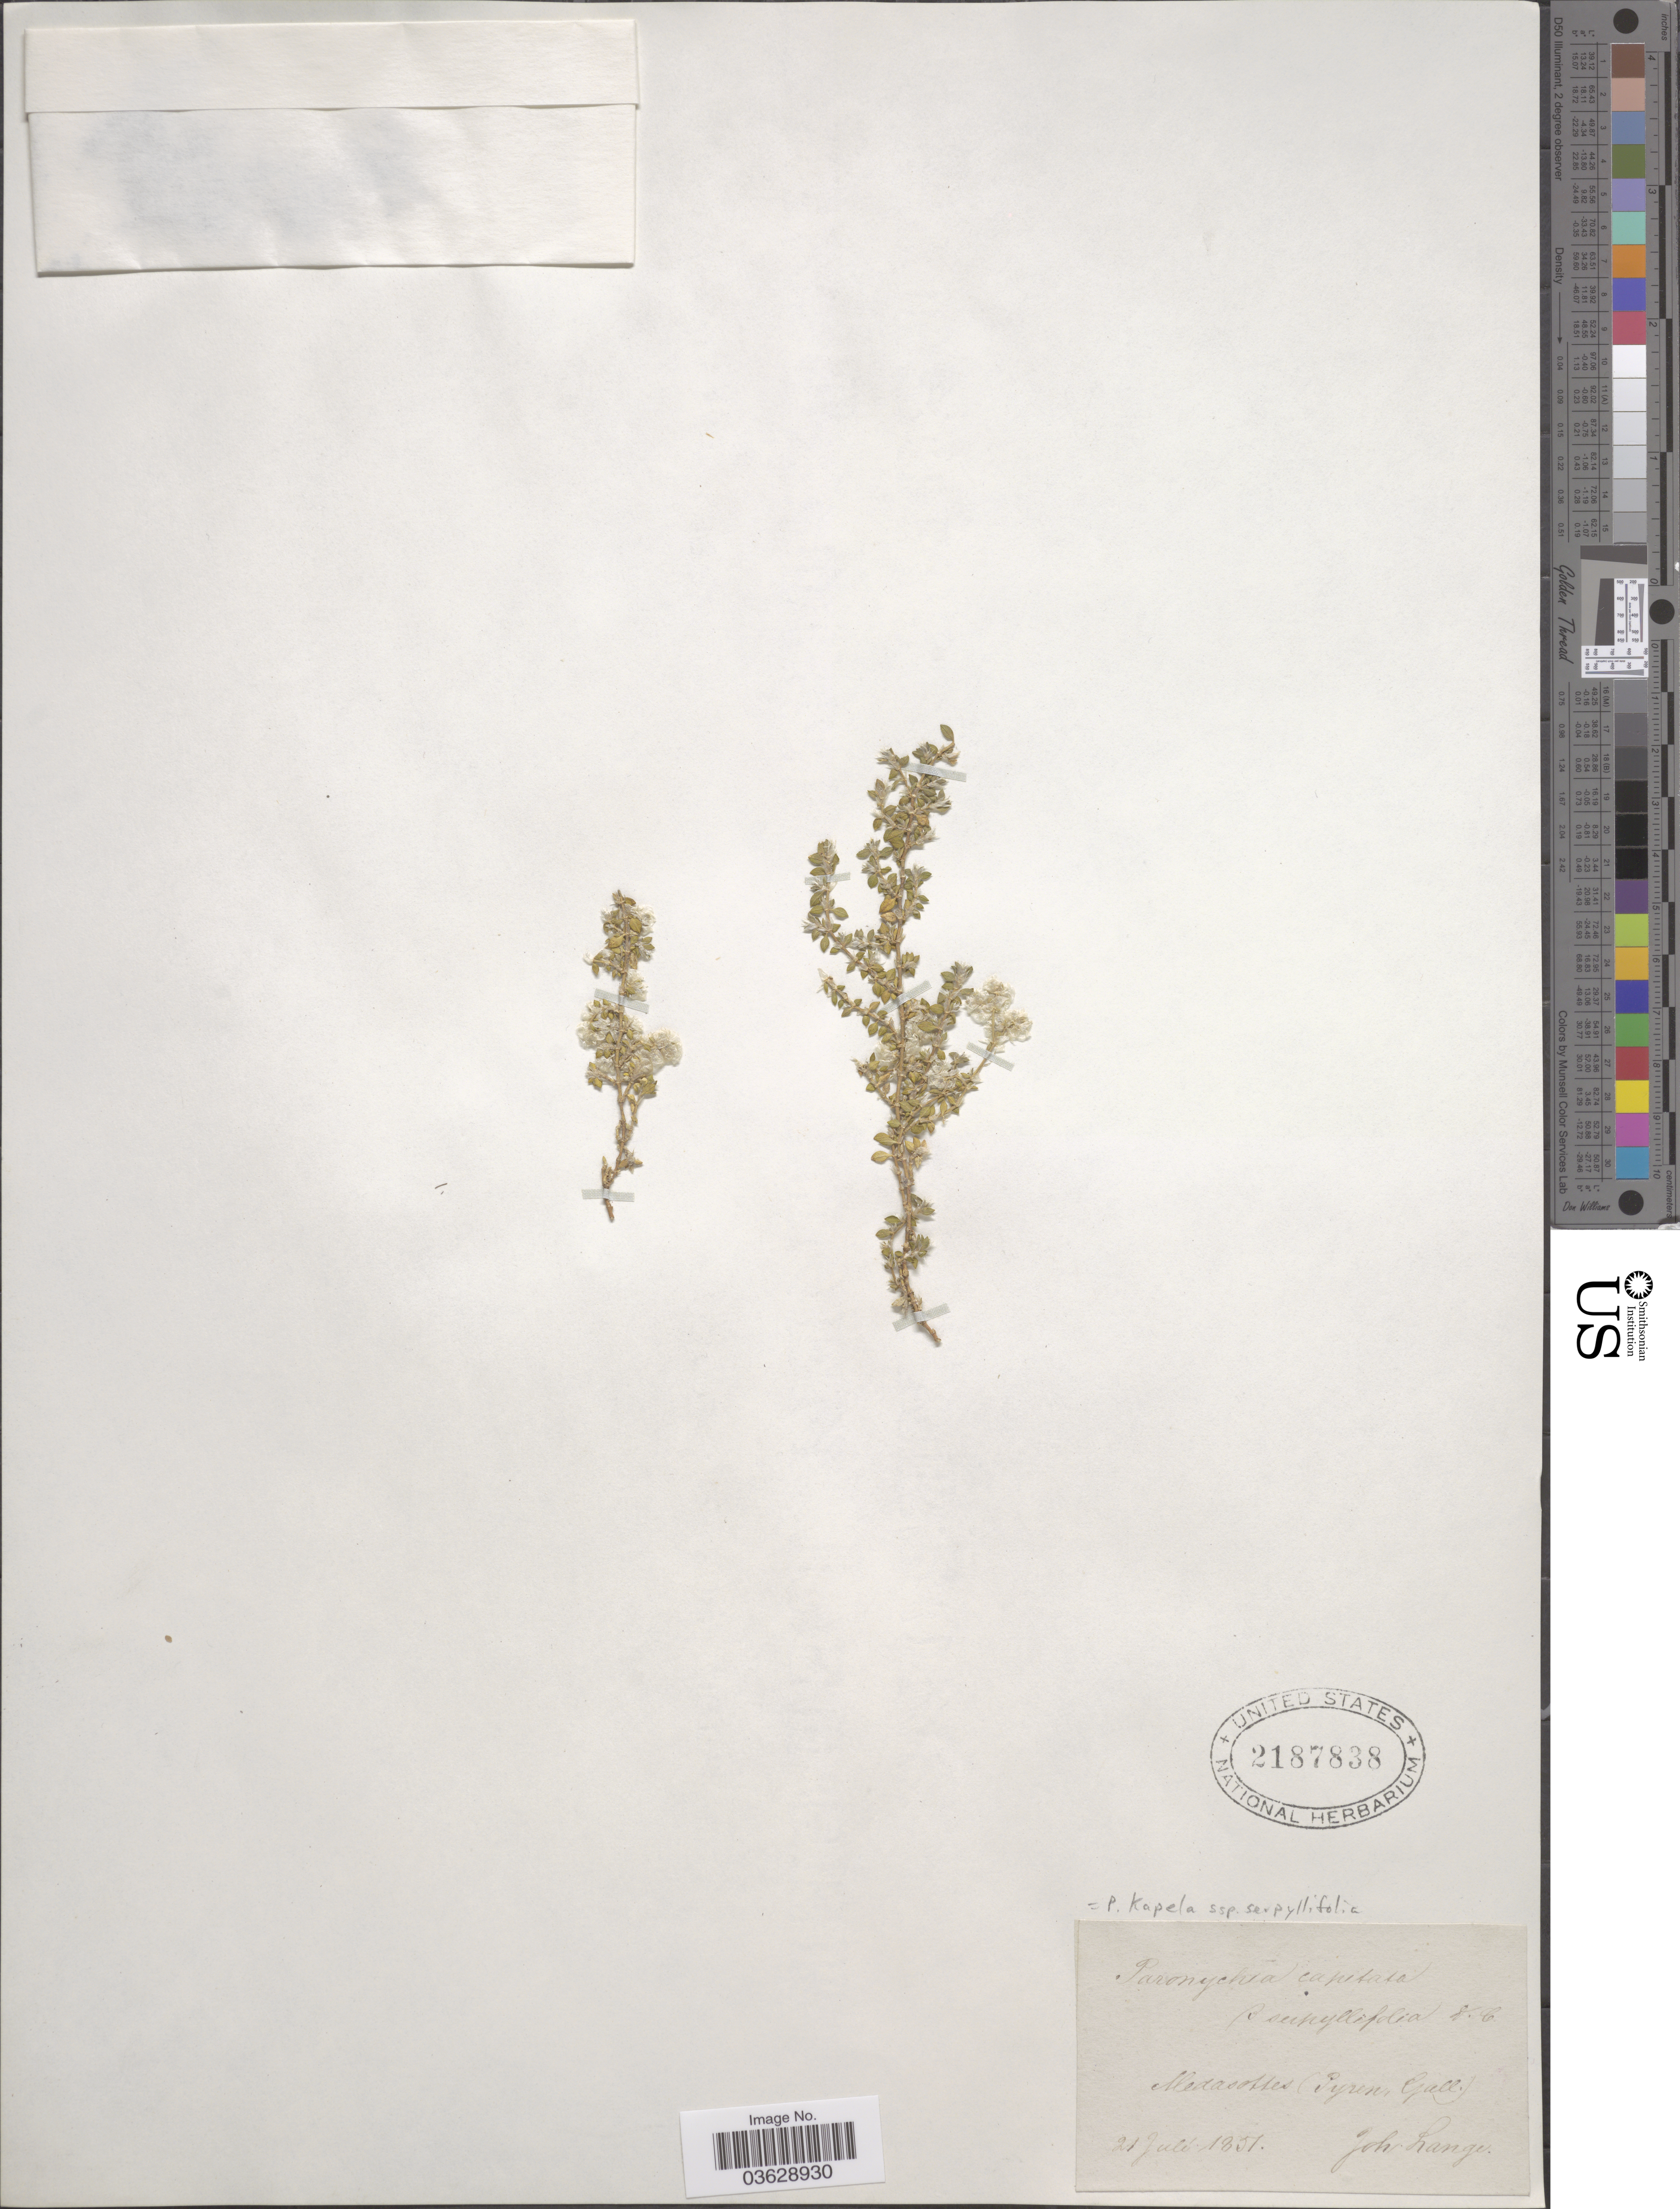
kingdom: Plantae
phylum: Tracheophyta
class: Magnoliopsida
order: Caryophyllales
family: Caryophyllaceae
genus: Paronychia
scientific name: Paronychia kapela subsp. serpyllifolia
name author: (Chaix) Graebn.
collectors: J. M. C. Lange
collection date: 1851-07-21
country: France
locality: Medasolles (Pyren, Gall.)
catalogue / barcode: US 2187838